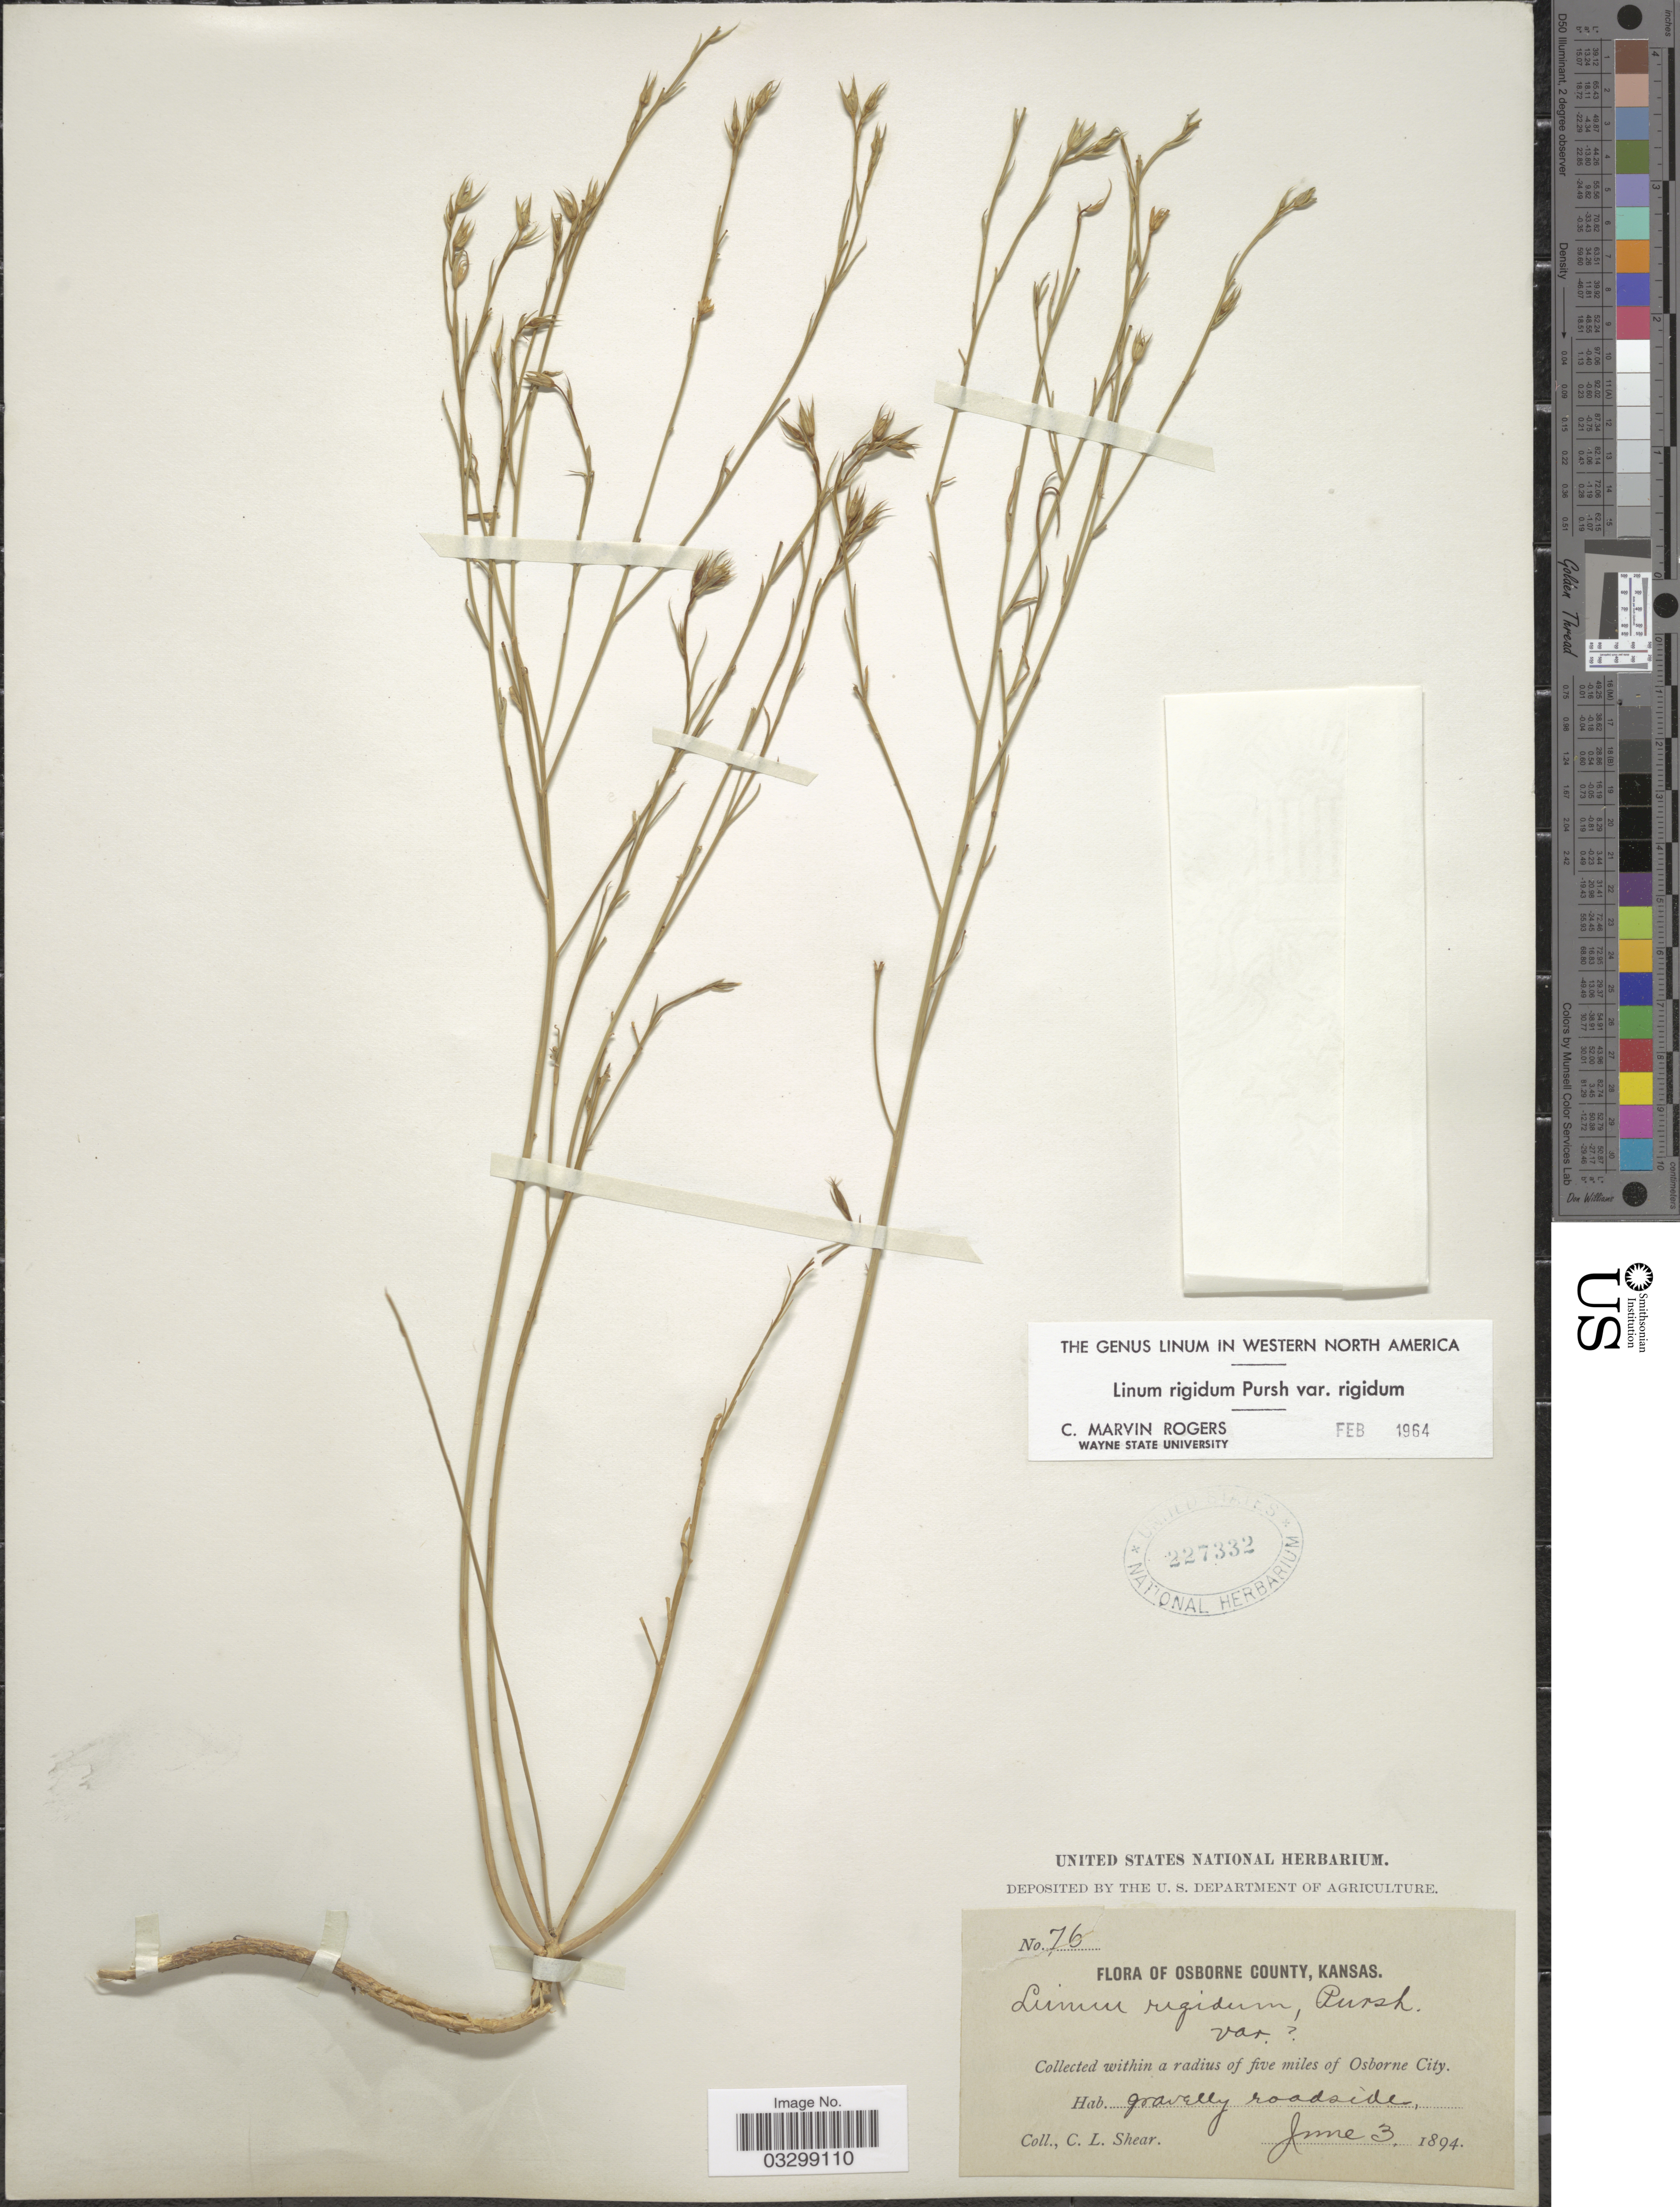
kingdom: Plantae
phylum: Tracheophyta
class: Magnoliopsida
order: Malpighiales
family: Linaceae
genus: Linum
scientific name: Linum rigidum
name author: Pursh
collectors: C. L. Shear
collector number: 76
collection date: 1894-06-03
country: United States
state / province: Kansas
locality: Osborne County. Within a radius of five miles of Osborne City.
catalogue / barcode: US 227332